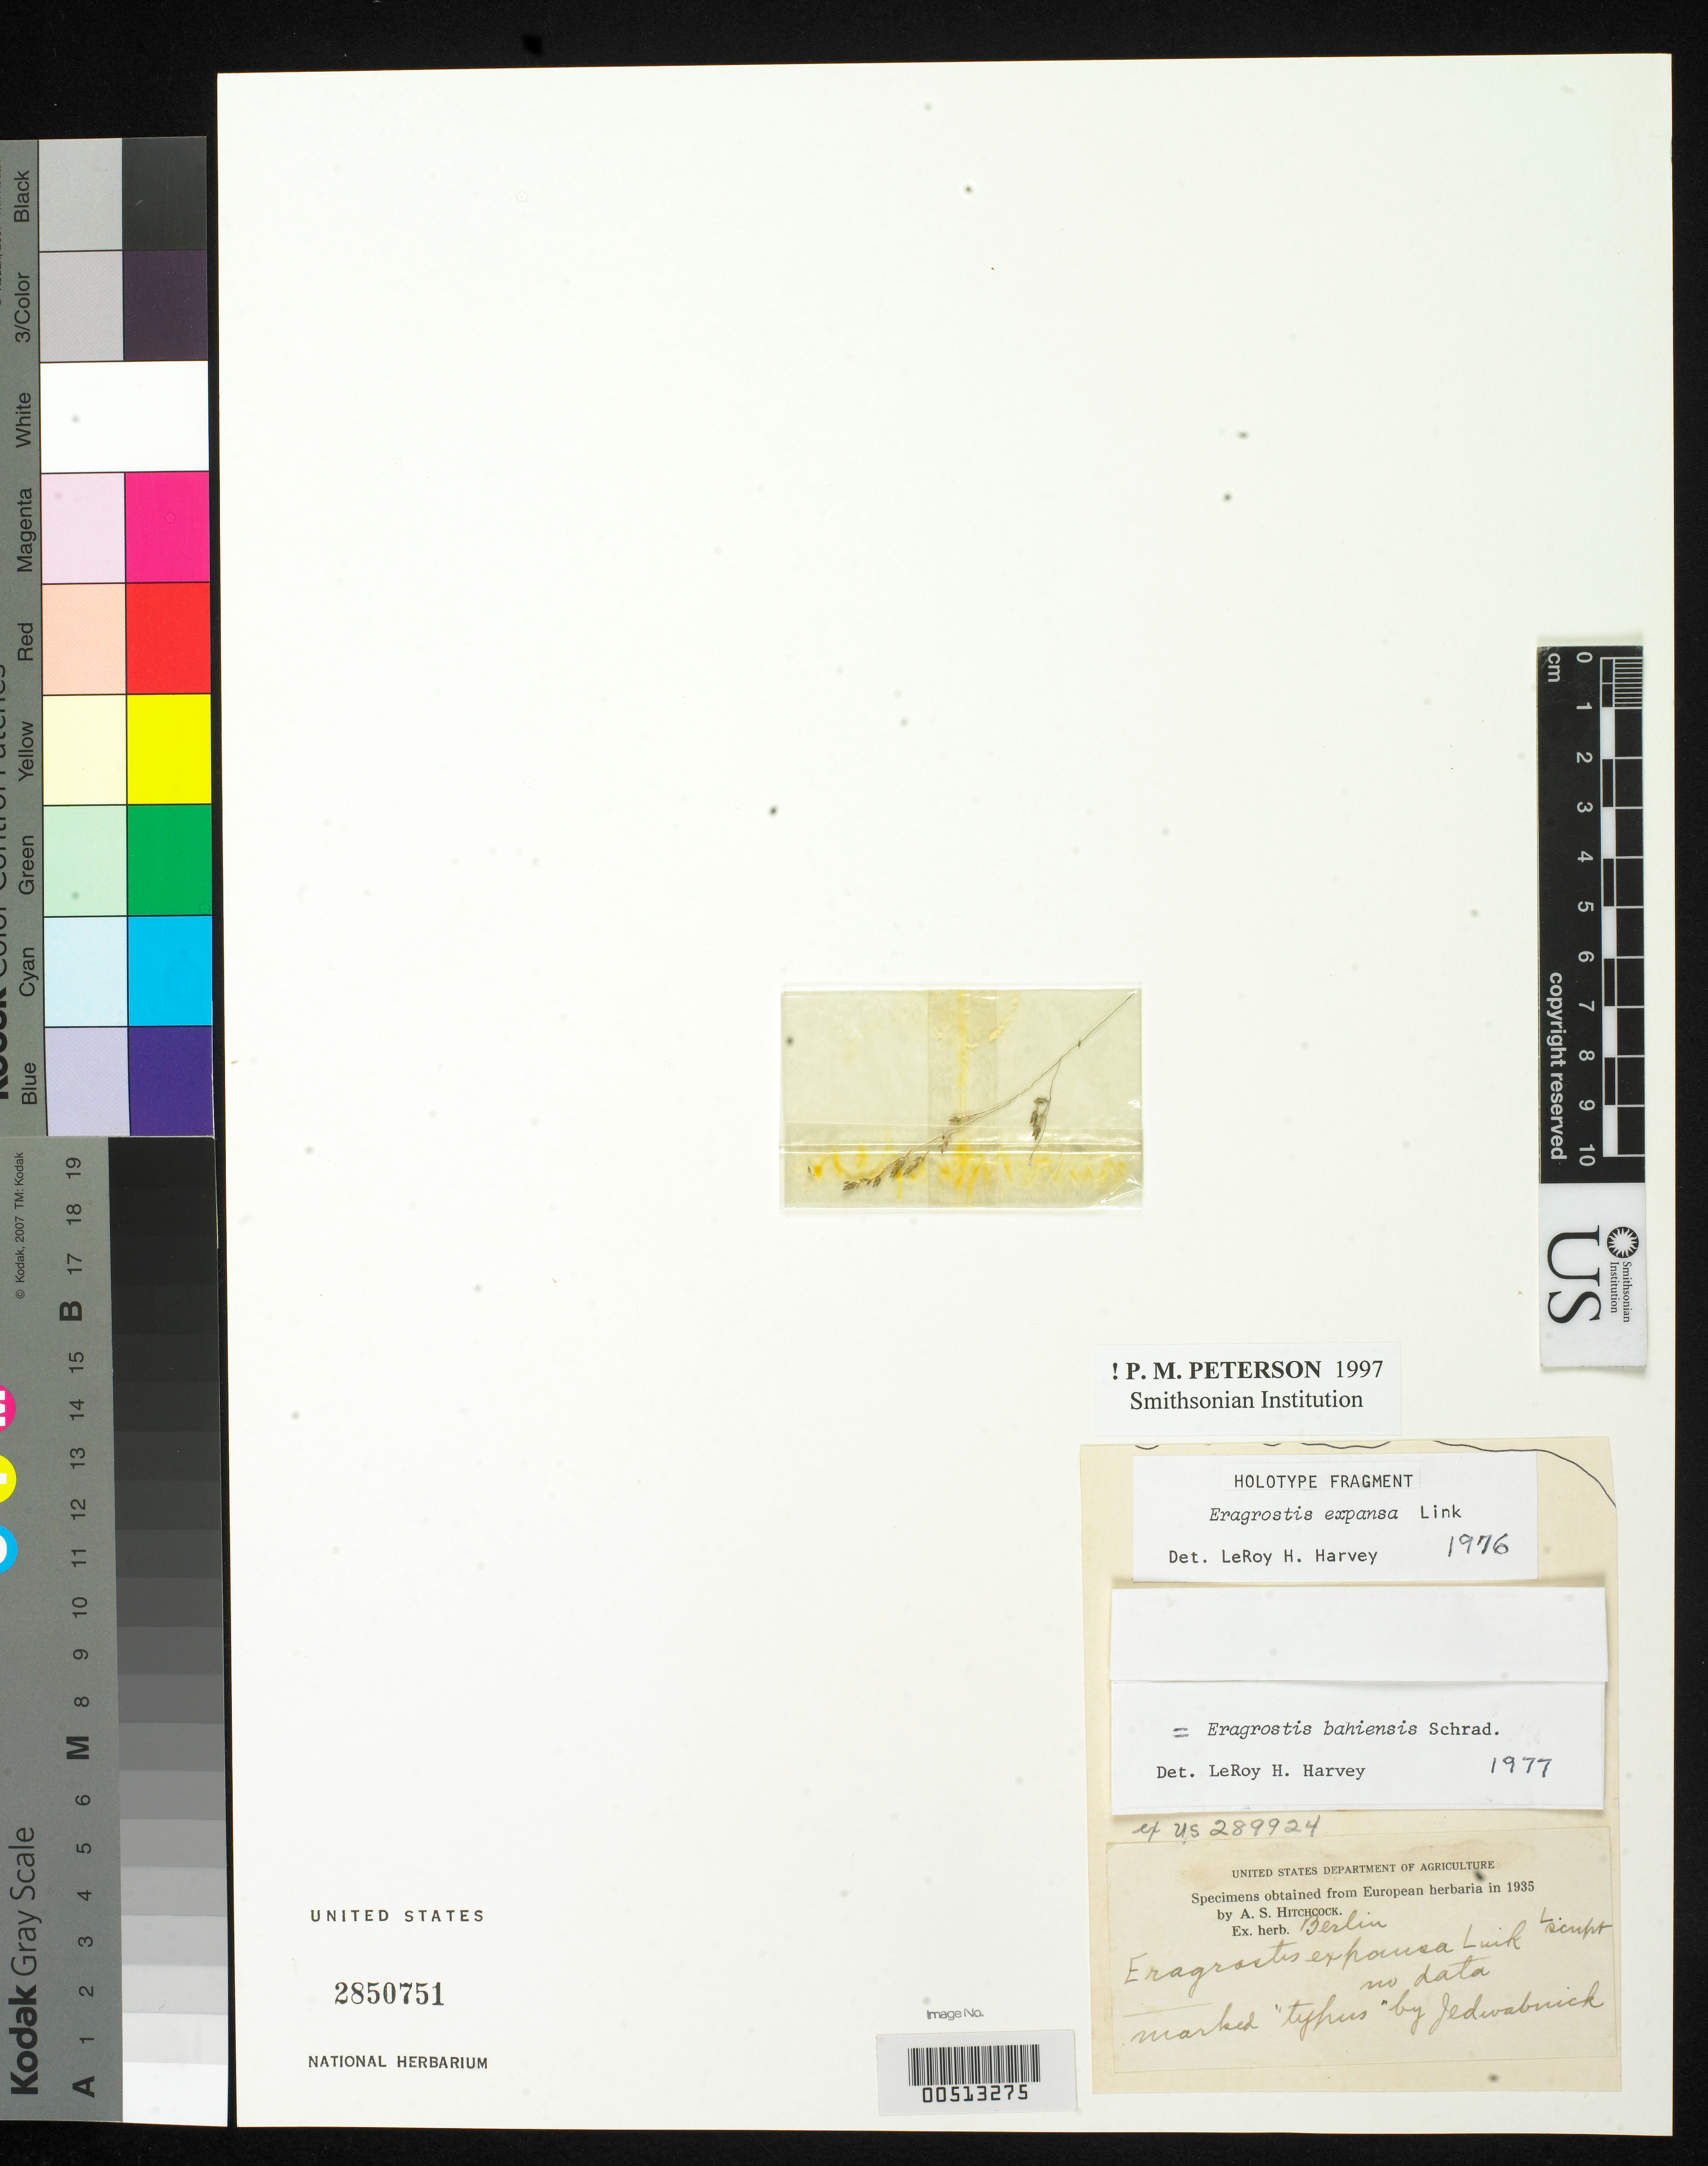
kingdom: Plantae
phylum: Tracheophyta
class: Liliopsida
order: Poales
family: Poaceae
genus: Eragrostis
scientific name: Eragrostis expansa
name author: Link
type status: Type Fragment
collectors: F. Sellow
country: Uruguay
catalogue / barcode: US 2850751